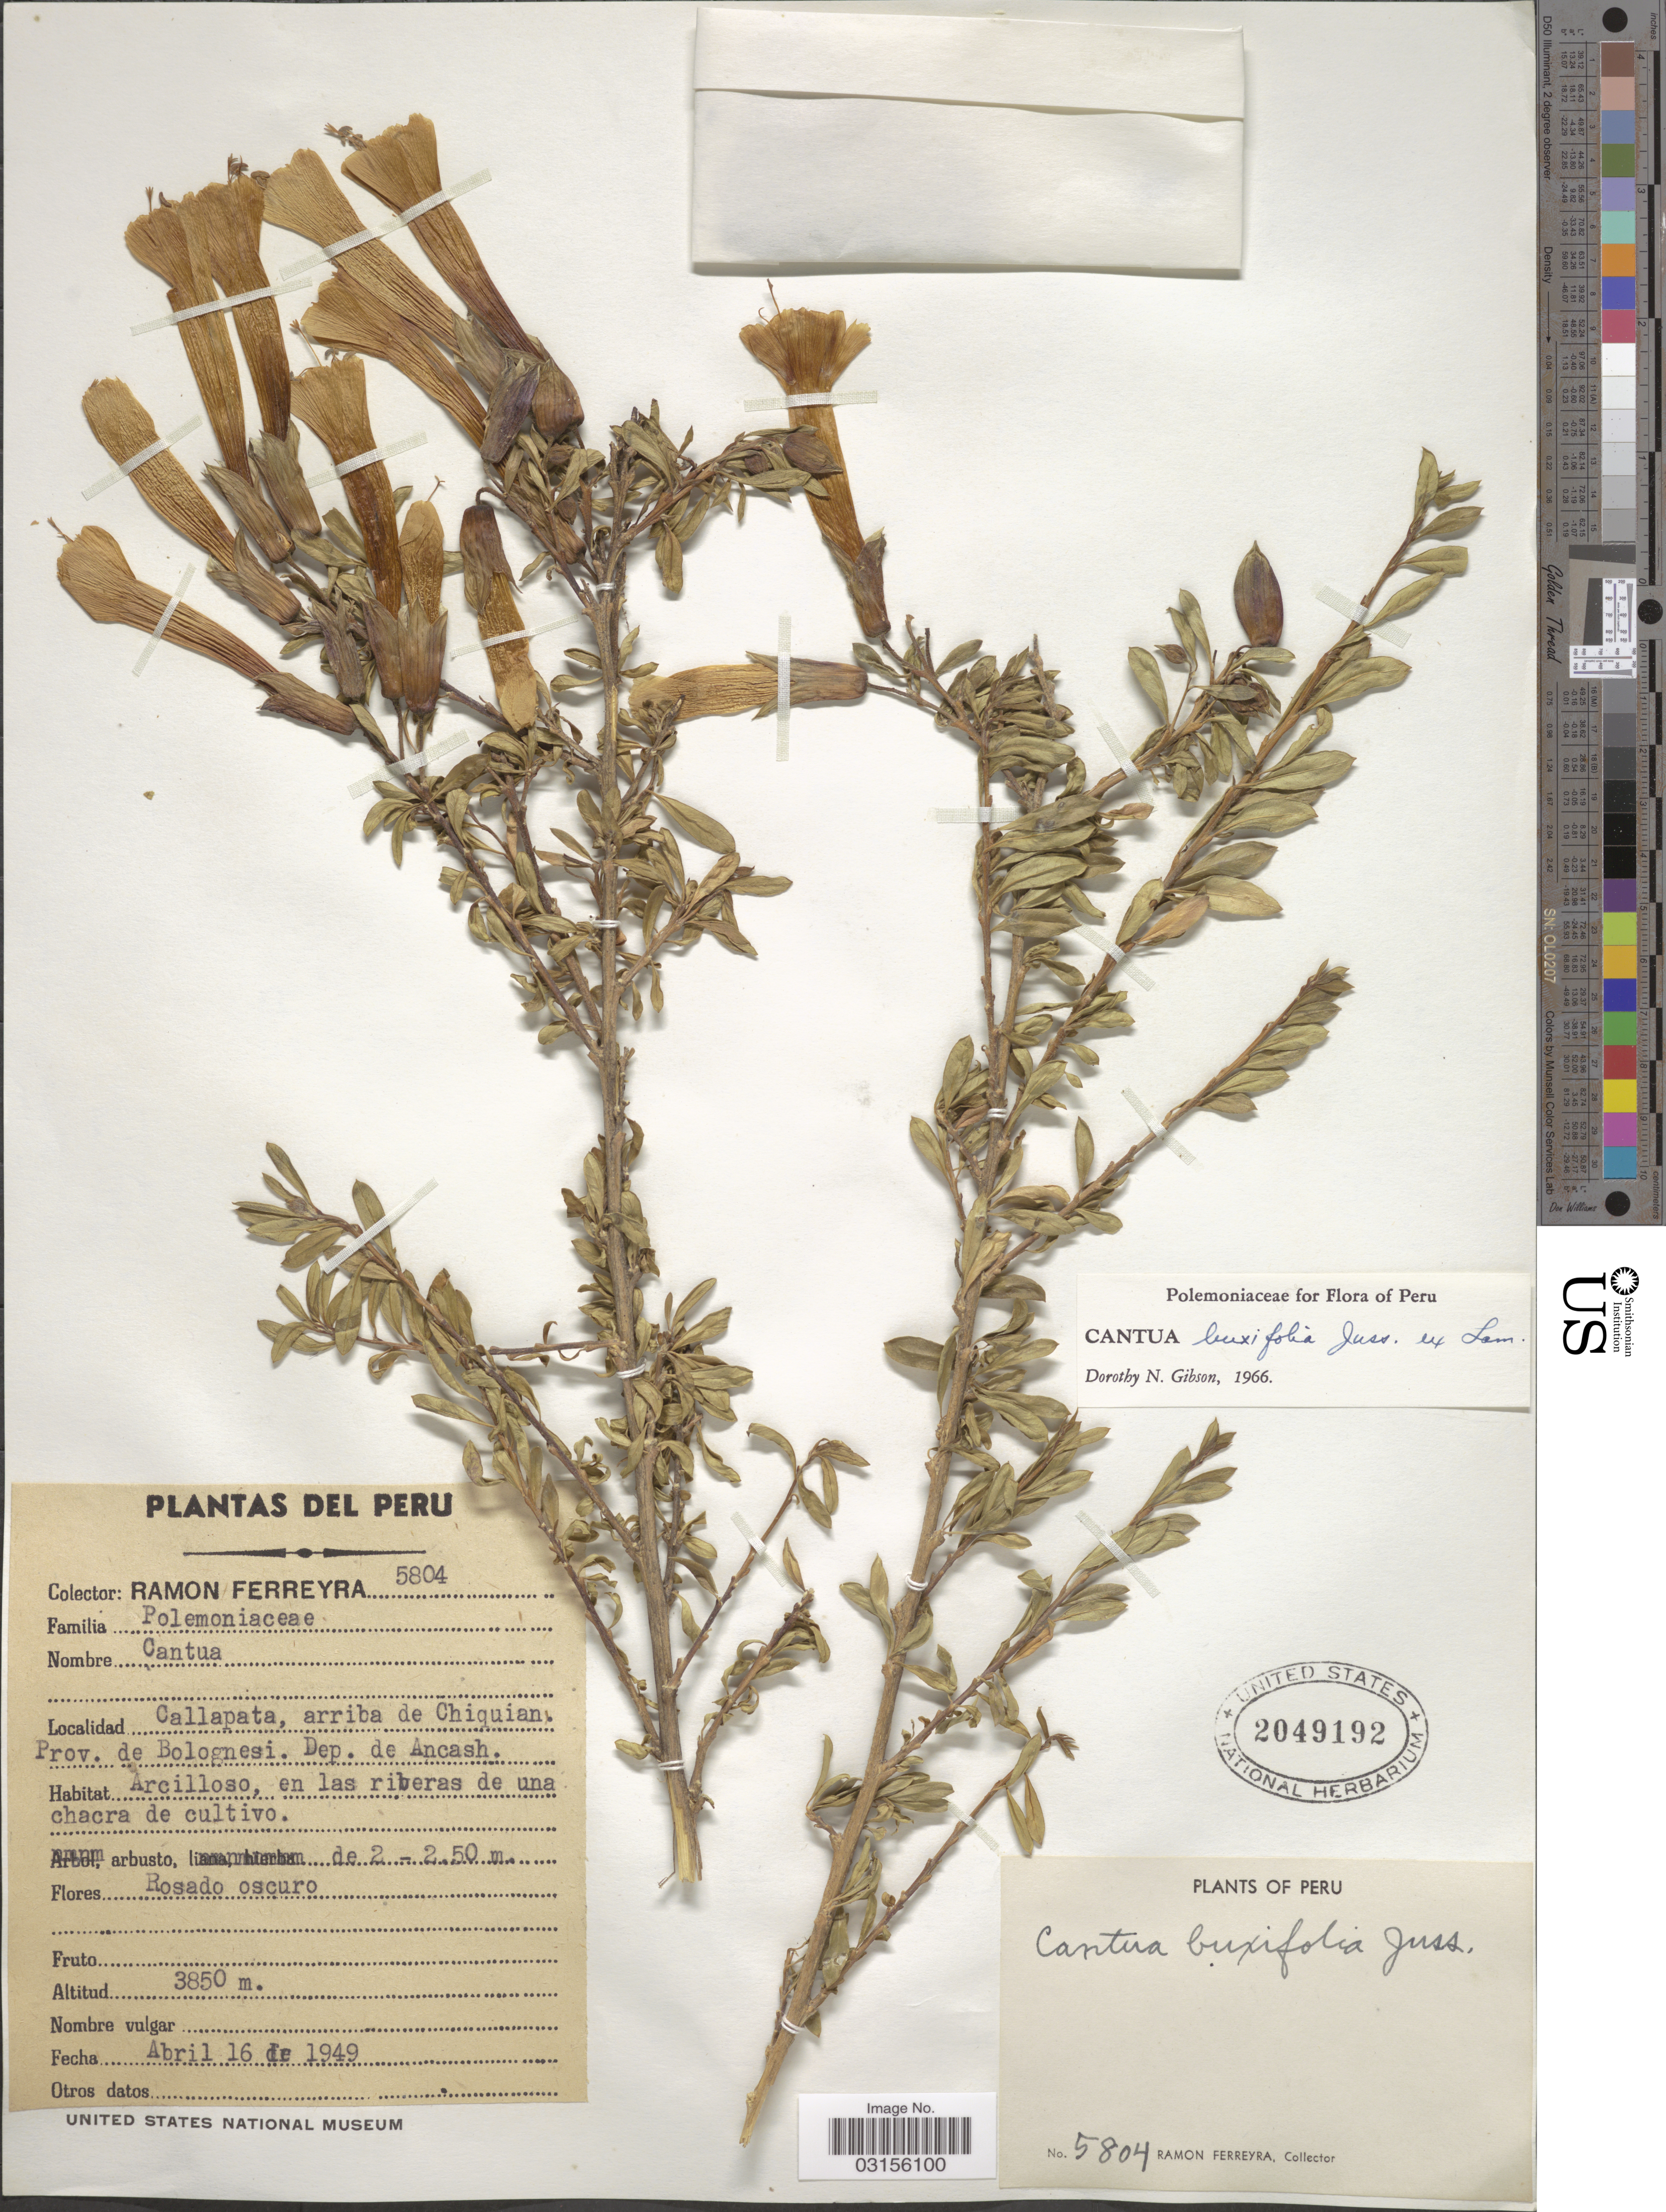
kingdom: Plantae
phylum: Tracheophyta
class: Magnoliopsida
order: Ericales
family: Polemoniaceae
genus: Cantua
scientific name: Cantua buxifolia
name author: Juss. ex Lam.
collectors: R. A. Ferreyra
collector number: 5804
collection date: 1949-04-16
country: Peru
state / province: Ancash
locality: Callapata, arriba de Chiquian. Prov. de Bolognesi, Dep. de Ancash.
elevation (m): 3850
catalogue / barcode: US 2049192